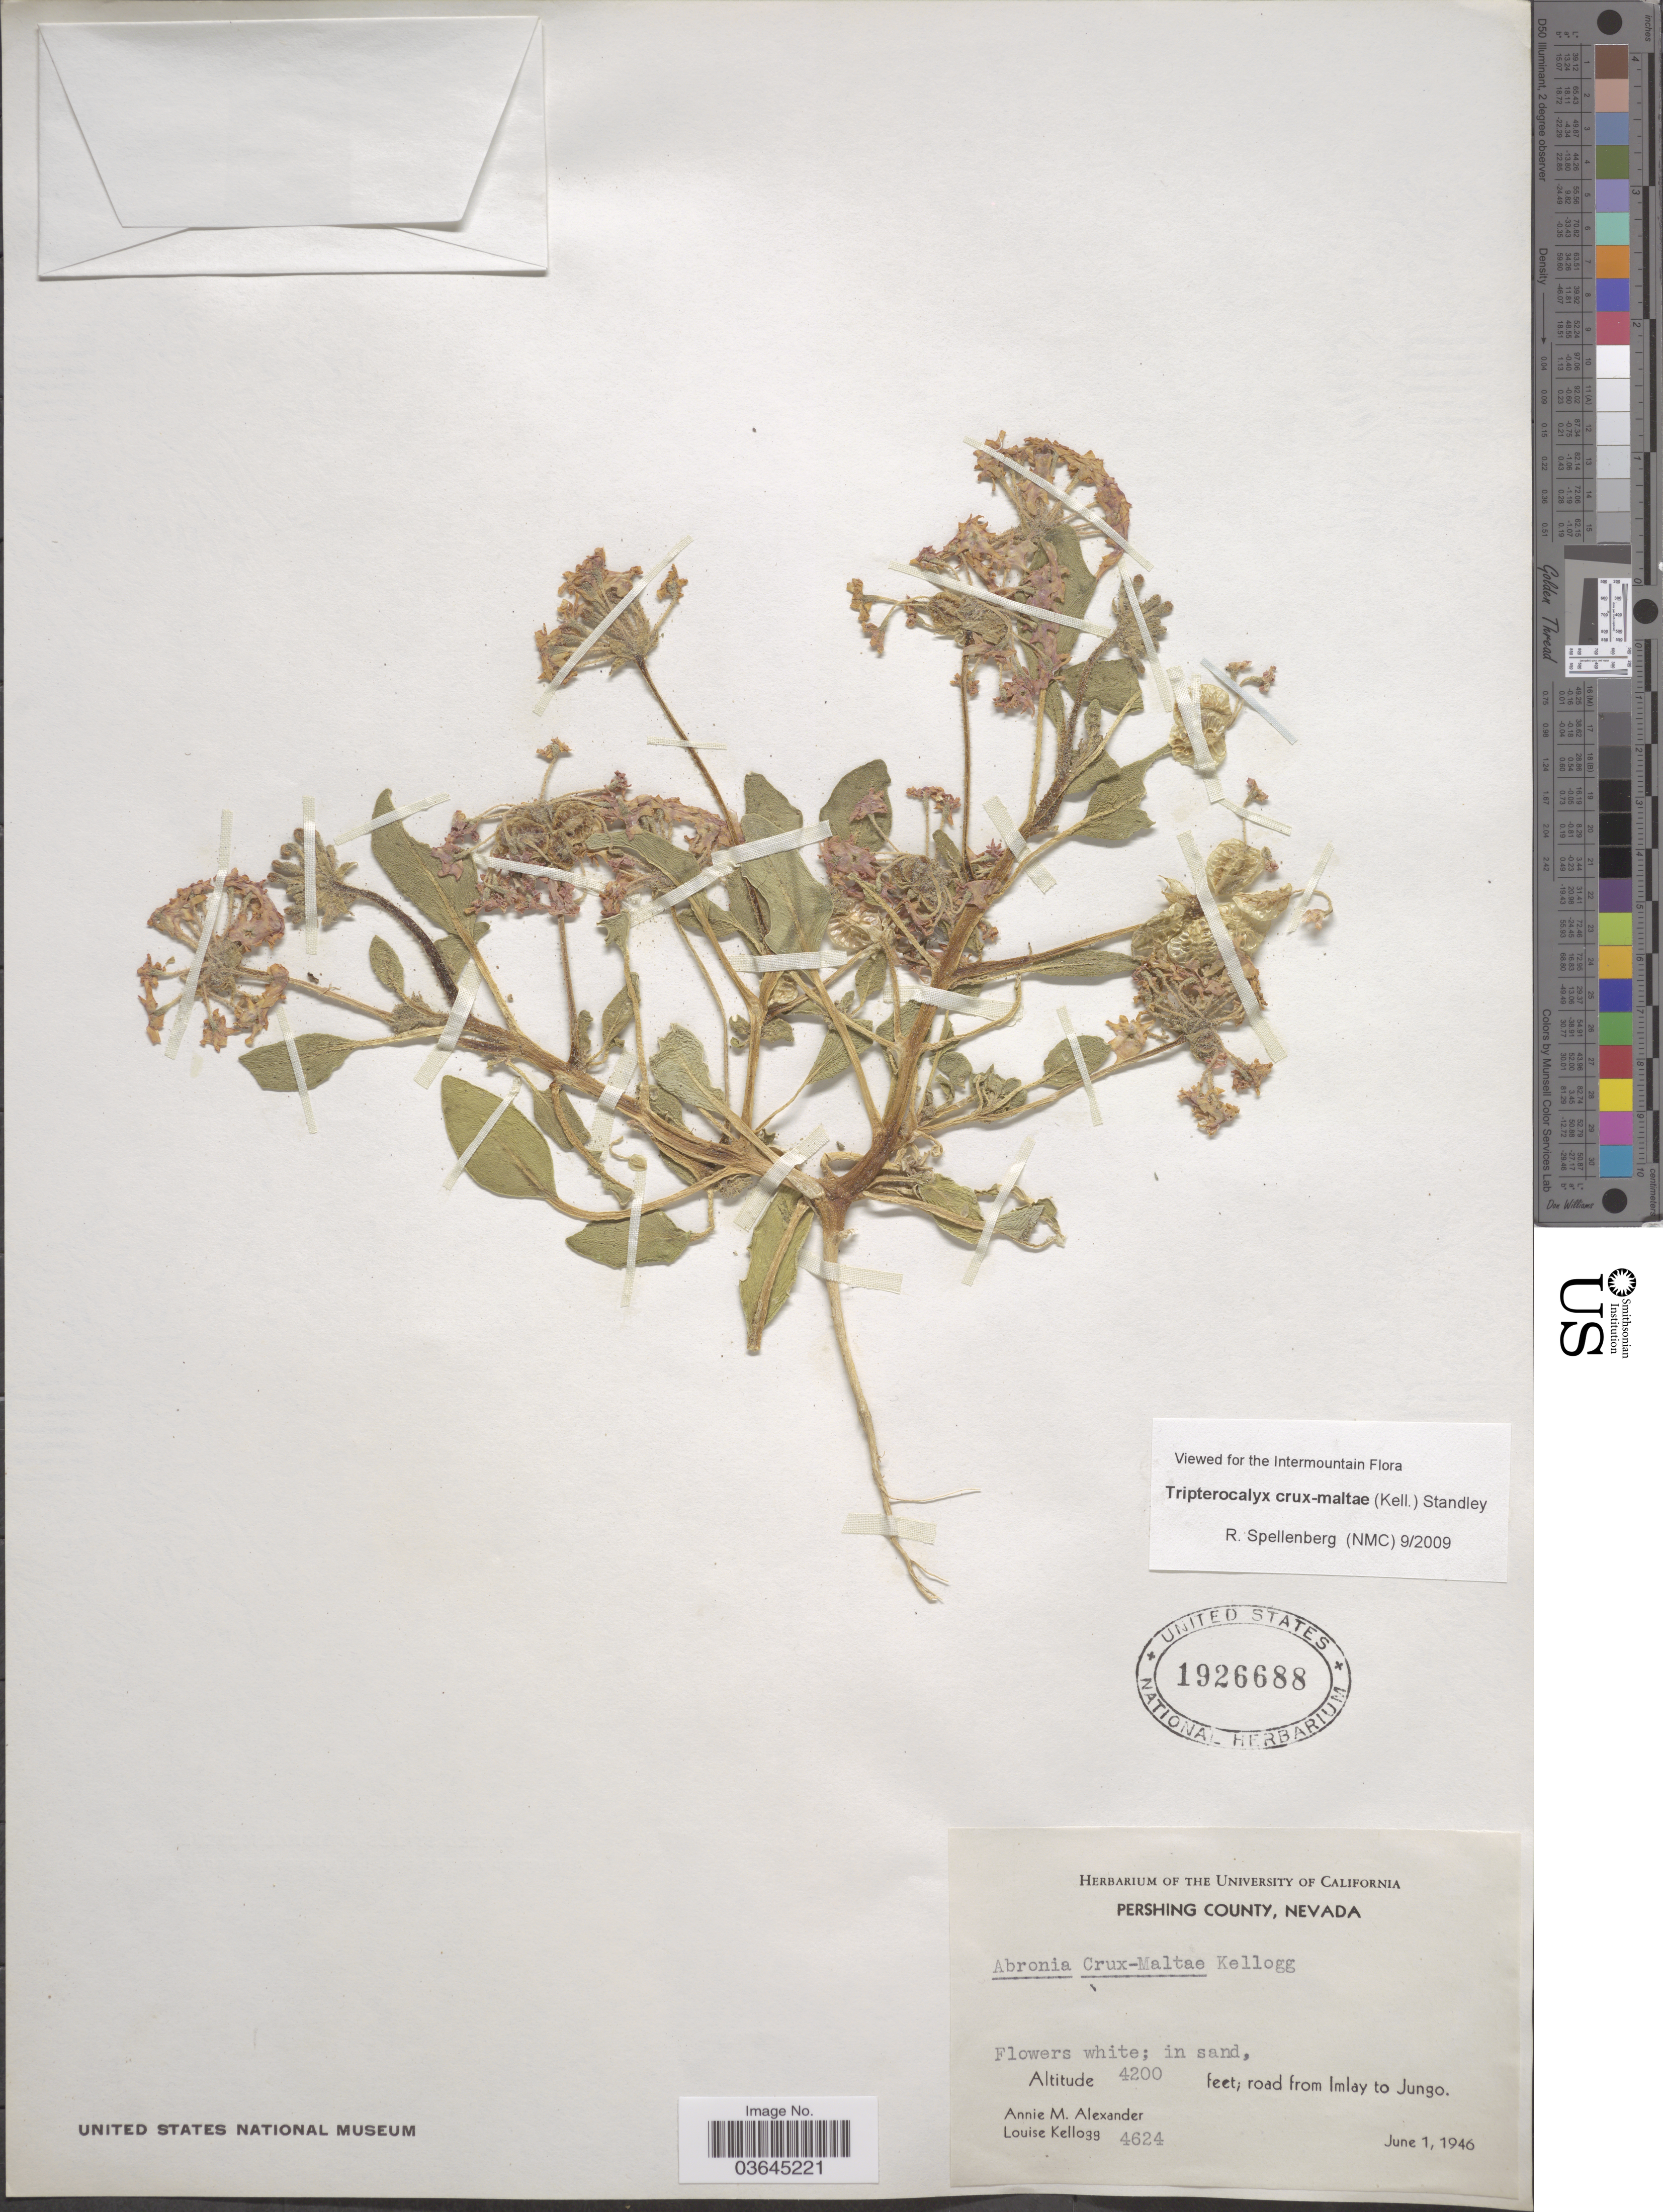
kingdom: Plantae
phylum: Tracheophyta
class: Magnoliopsida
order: Caryophyllales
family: Nyctaginaceae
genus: Tripterocalyx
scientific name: Tripterocalyx crux-maltae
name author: Standl.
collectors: A. M. Alexander & L. Kellogg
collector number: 4624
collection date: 1946-06-01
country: United States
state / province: Nevada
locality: Pershing County. Road from Imlay to Jungo.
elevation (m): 1280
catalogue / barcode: US 1926688